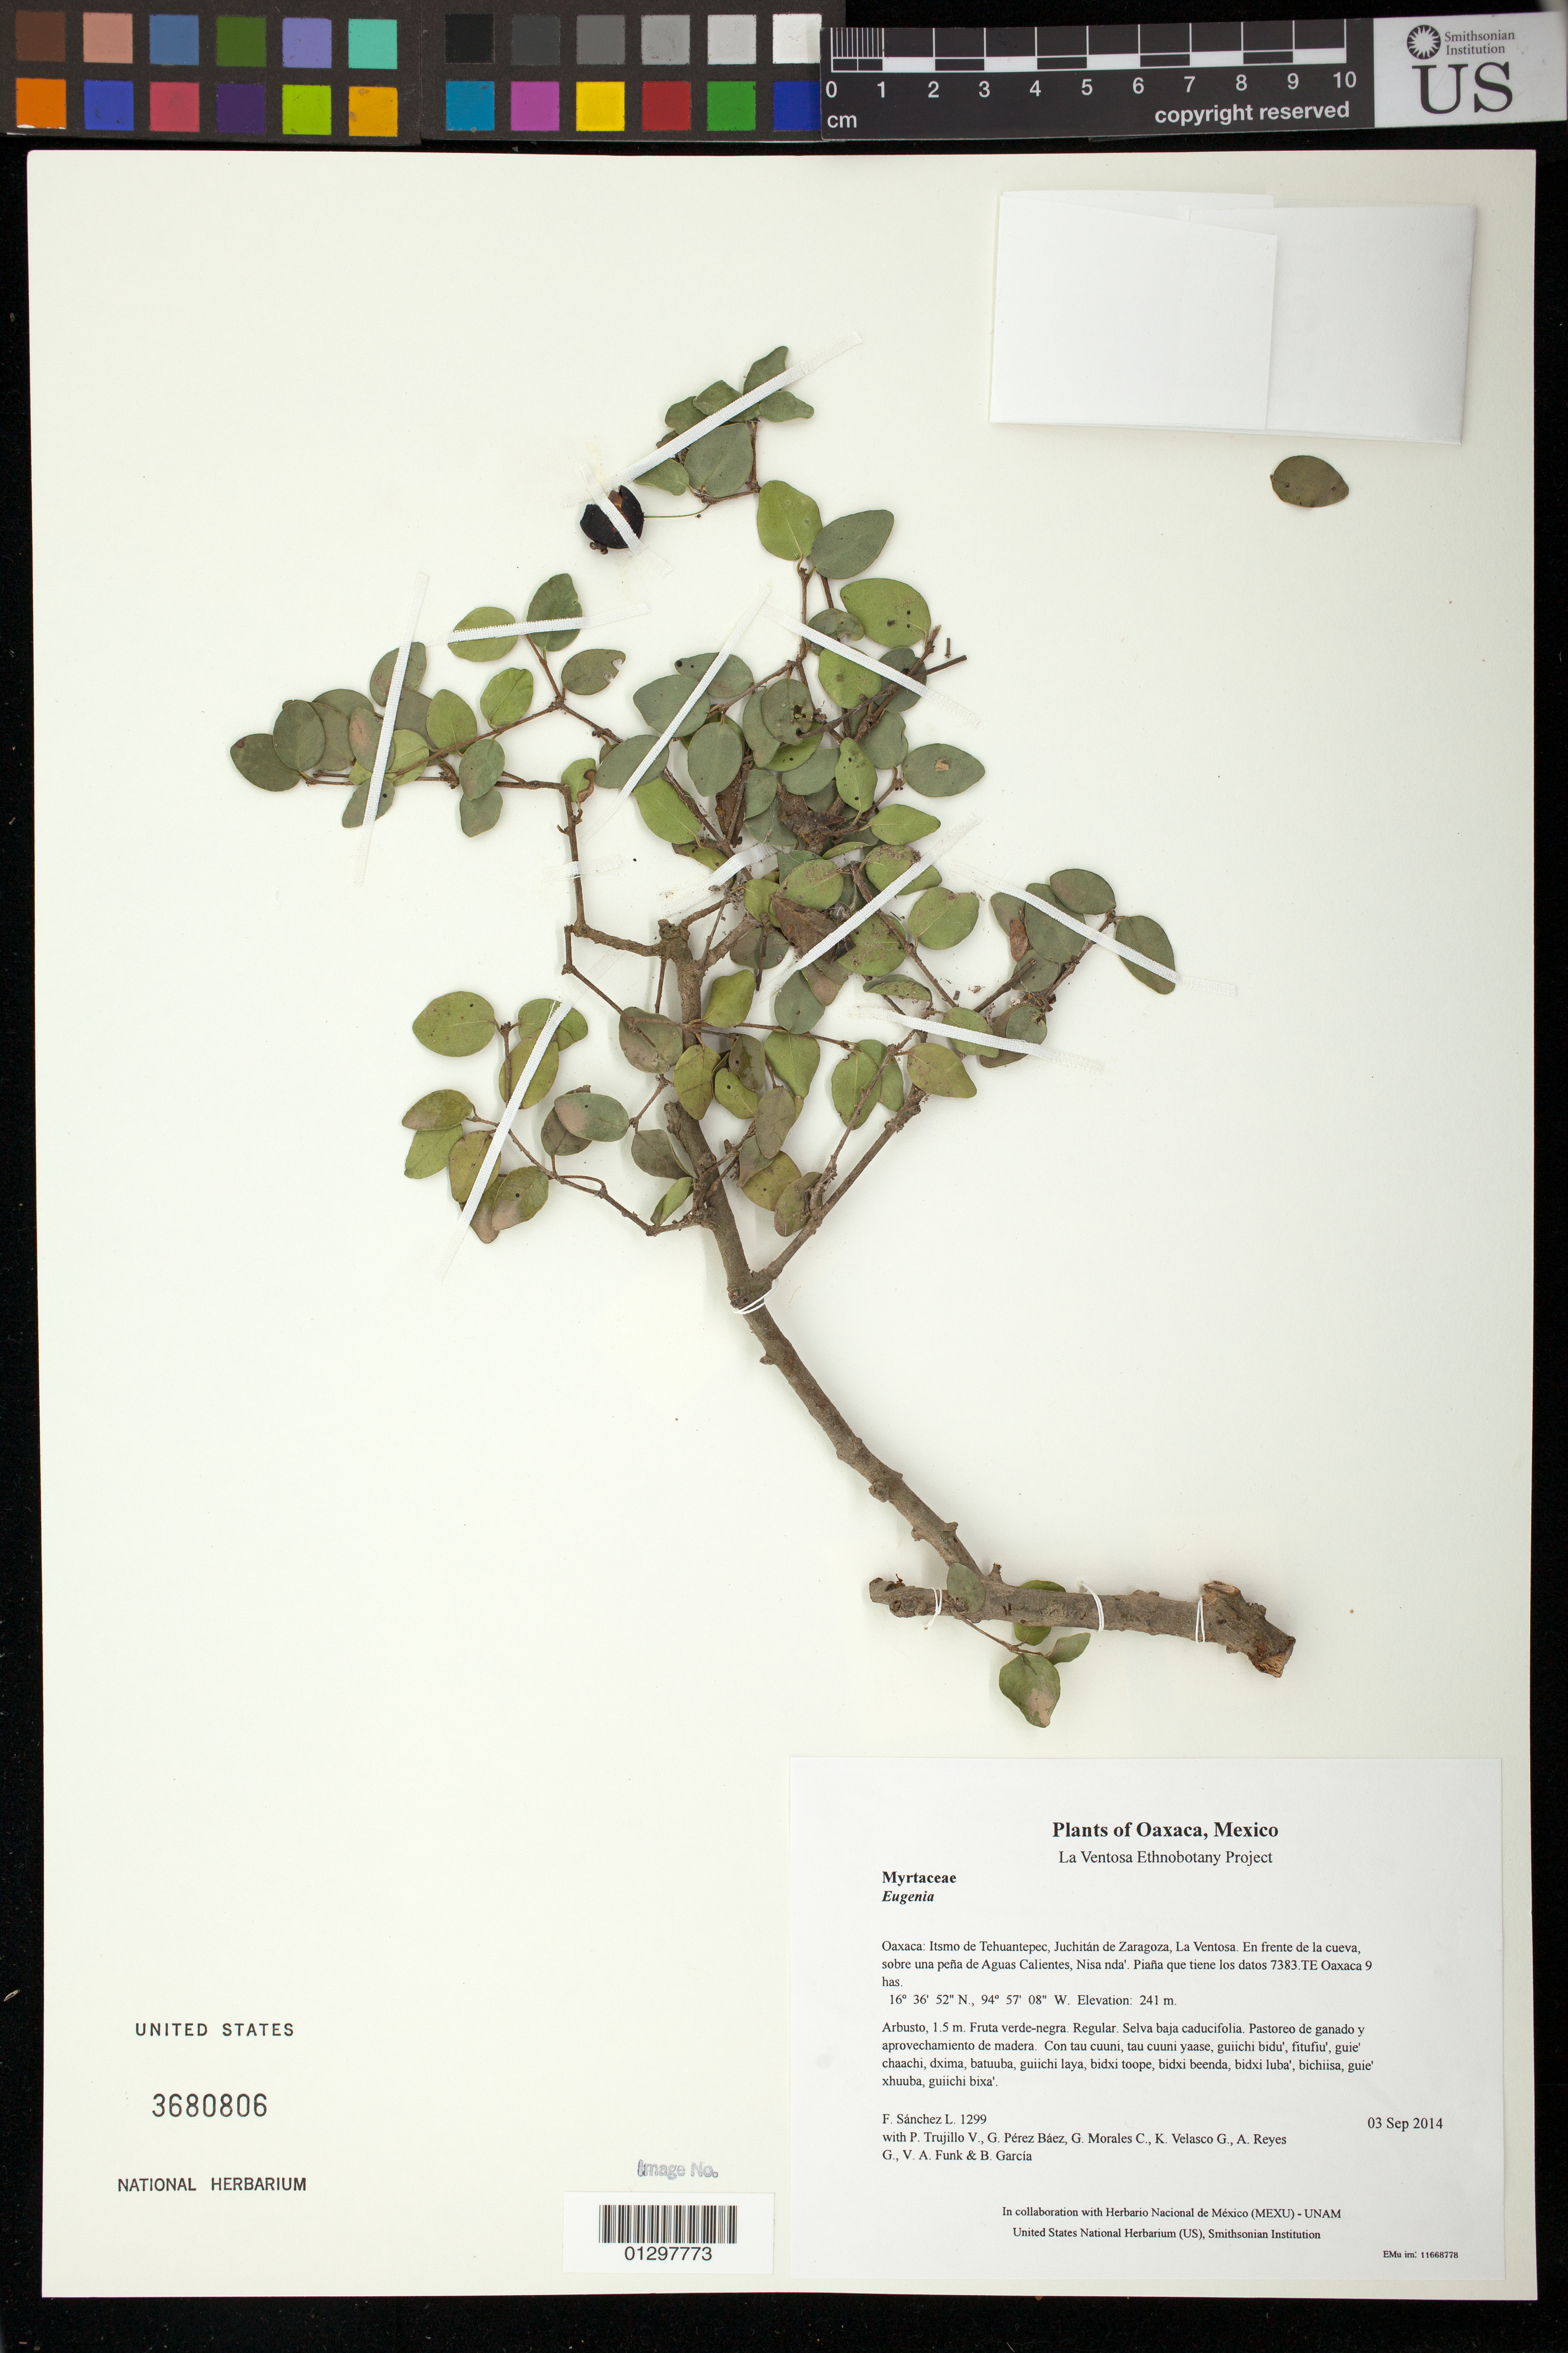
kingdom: Plantae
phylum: Tracheophyta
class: Magnoliopsida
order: Myrtales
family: Myrtaceae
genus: Eugenia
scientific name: Eugenia sp.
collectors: F. Sánchez L., P. Trujillo V., G. Pérez Báez, G. Morales C., K. Velasco G., A. Reyes G., V. Funk & B. García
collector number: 1299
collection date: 2014-09-03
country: Mexico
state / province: Oaxaca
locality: Itsmo de Tehuantepec, Juchitán de Zaragoza, La Ventosa. En frente de la cueva, sobre una peña de Aguas Calientes, Nisa nda'. Piaña que tiene los datos 7383.TE Oaxaca 9 has.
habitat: Selva baja caducifolia. Pastoreo de ganado y aprovechamiento de madera.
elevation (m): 241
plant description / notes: MEXU, US; Yaga bandaga. 1.5 m. Cuaananaxhi naga'-nayaase. Nuu.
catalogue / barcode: US 3680806